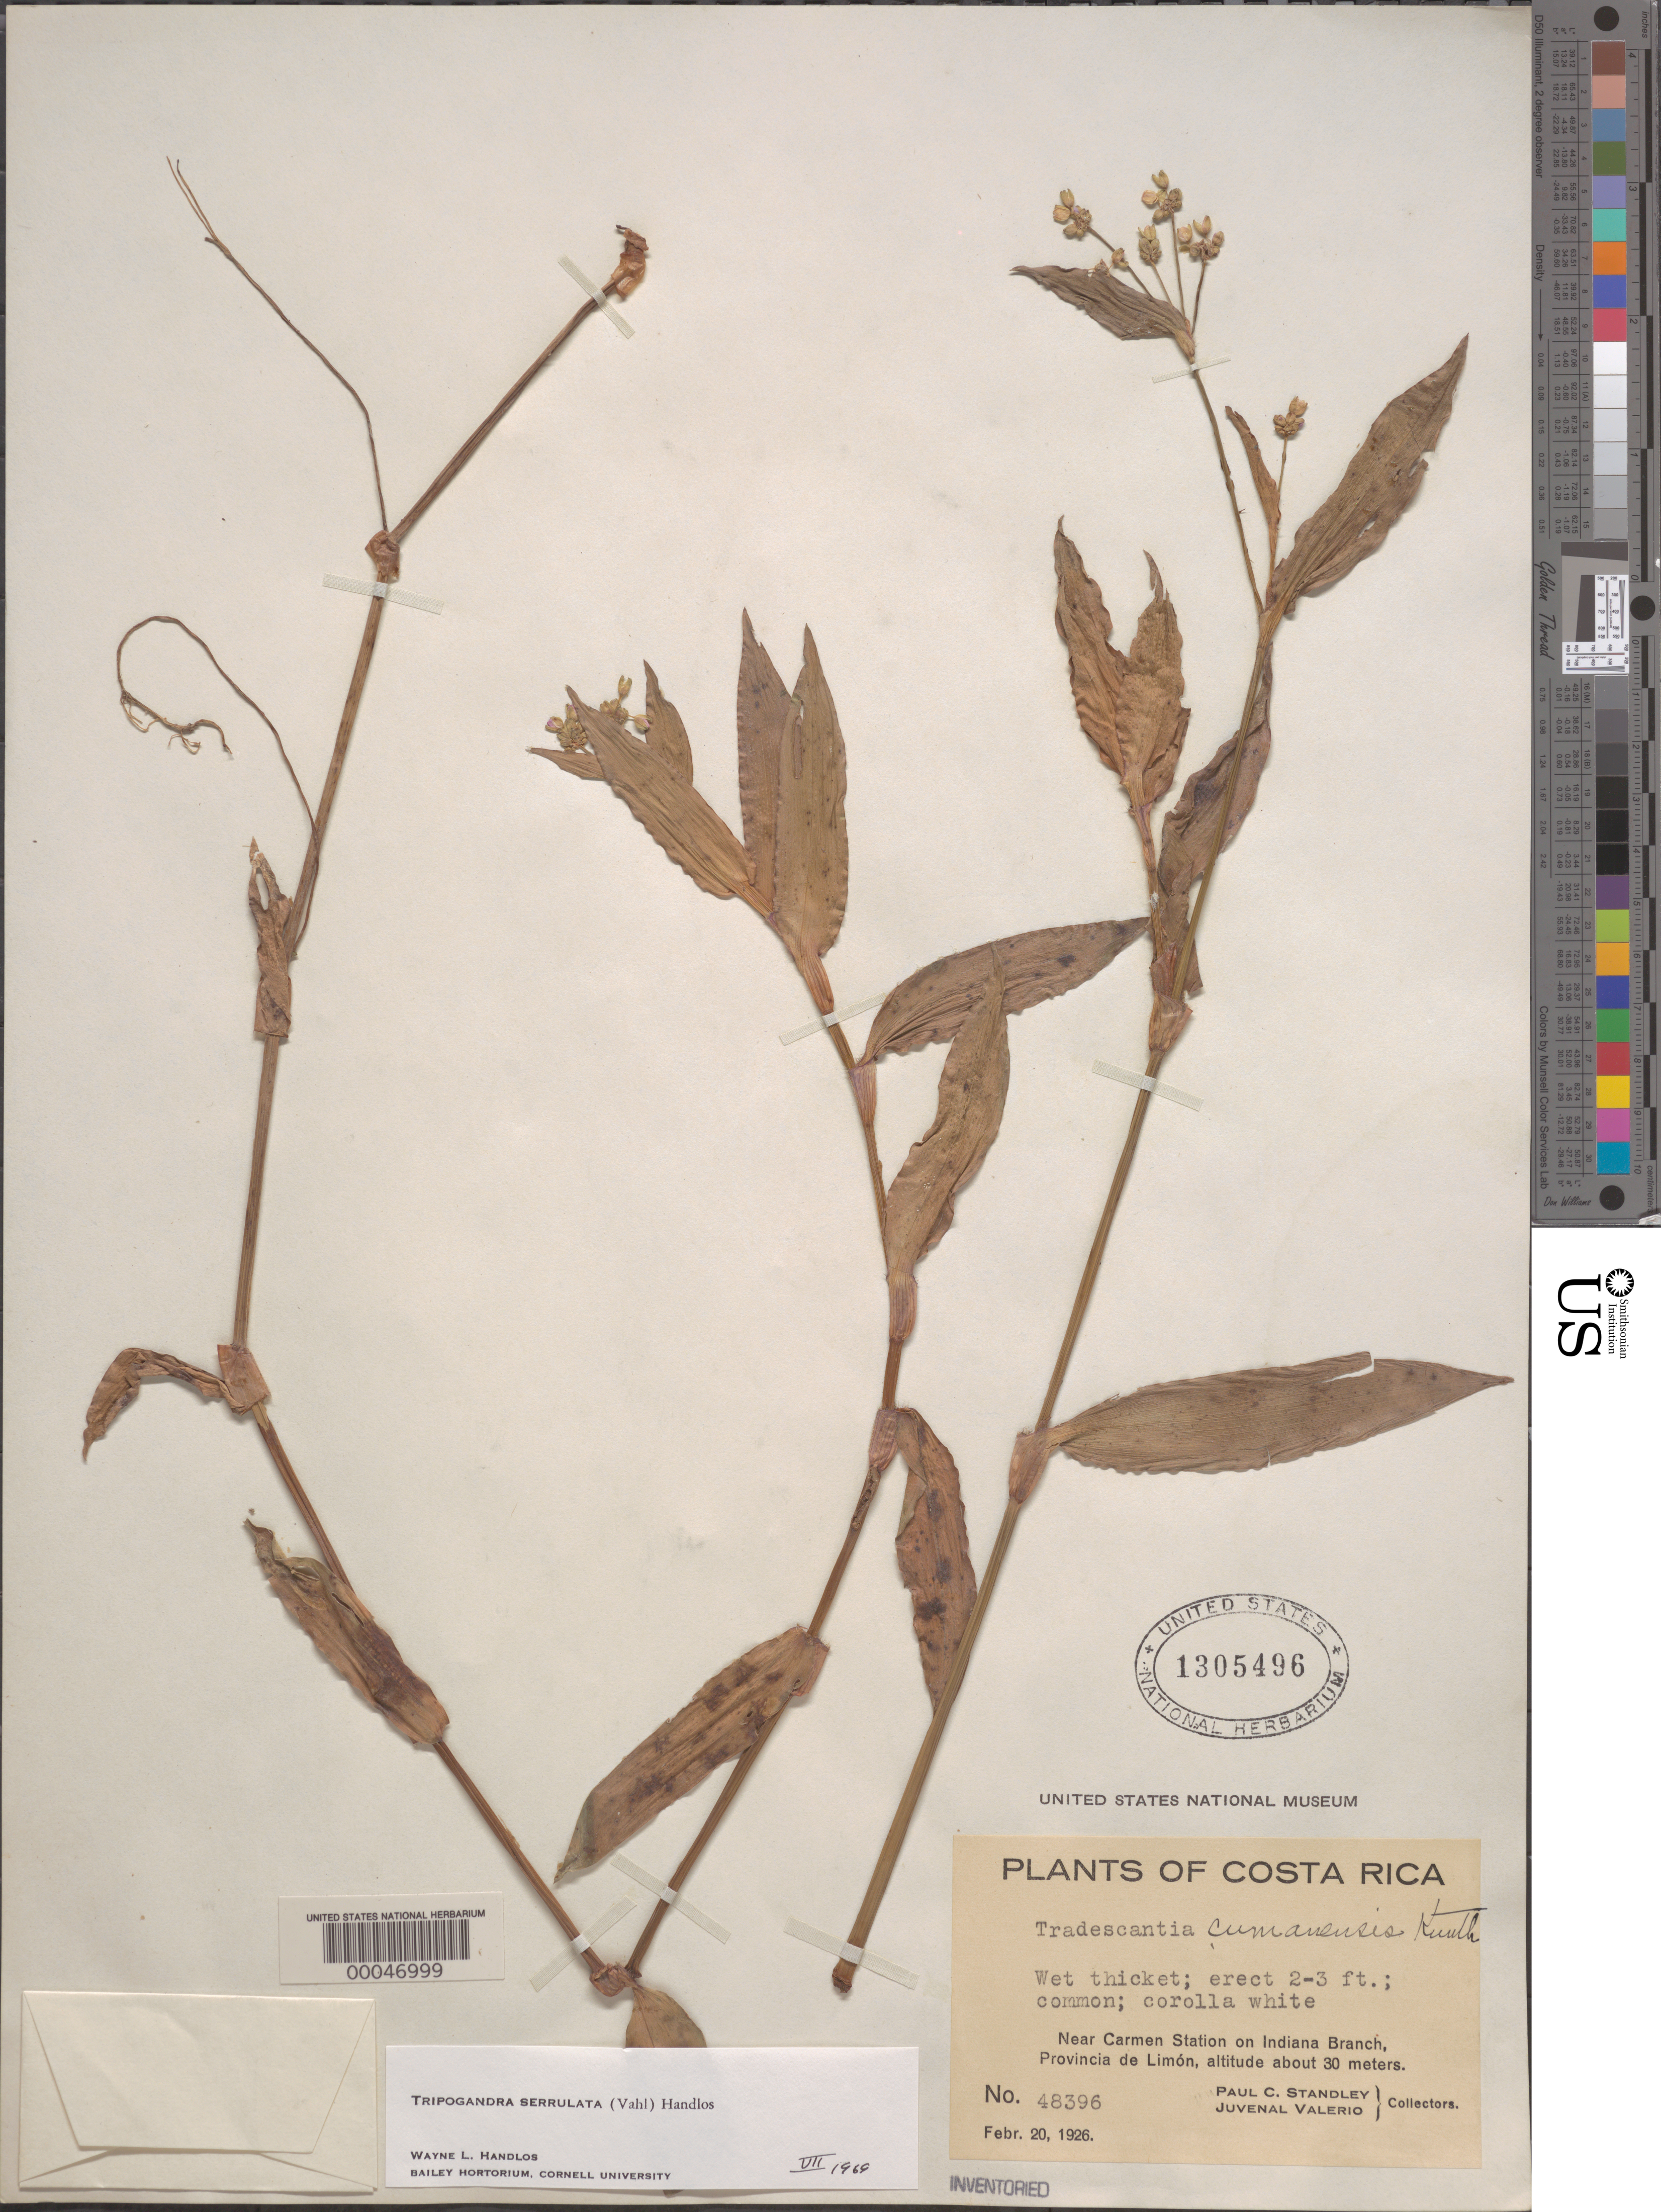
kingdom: Plantae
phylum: Tracheophyta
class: Liliopsida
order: Commelinales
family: Commelinaceae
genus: Tripogandra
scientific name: Tripogandra serrulata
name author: (Vahl) Handlos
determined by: Handlos, W. L.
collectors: P. C. Standley & J. Valerio R.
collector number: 48396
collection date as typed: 20 Feb 1926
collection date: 1926-02-20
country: Costa Rica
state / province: Limón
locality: Near carmen station, indiana branch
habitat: Wet thicket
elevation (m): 30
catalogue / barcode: US 1305496